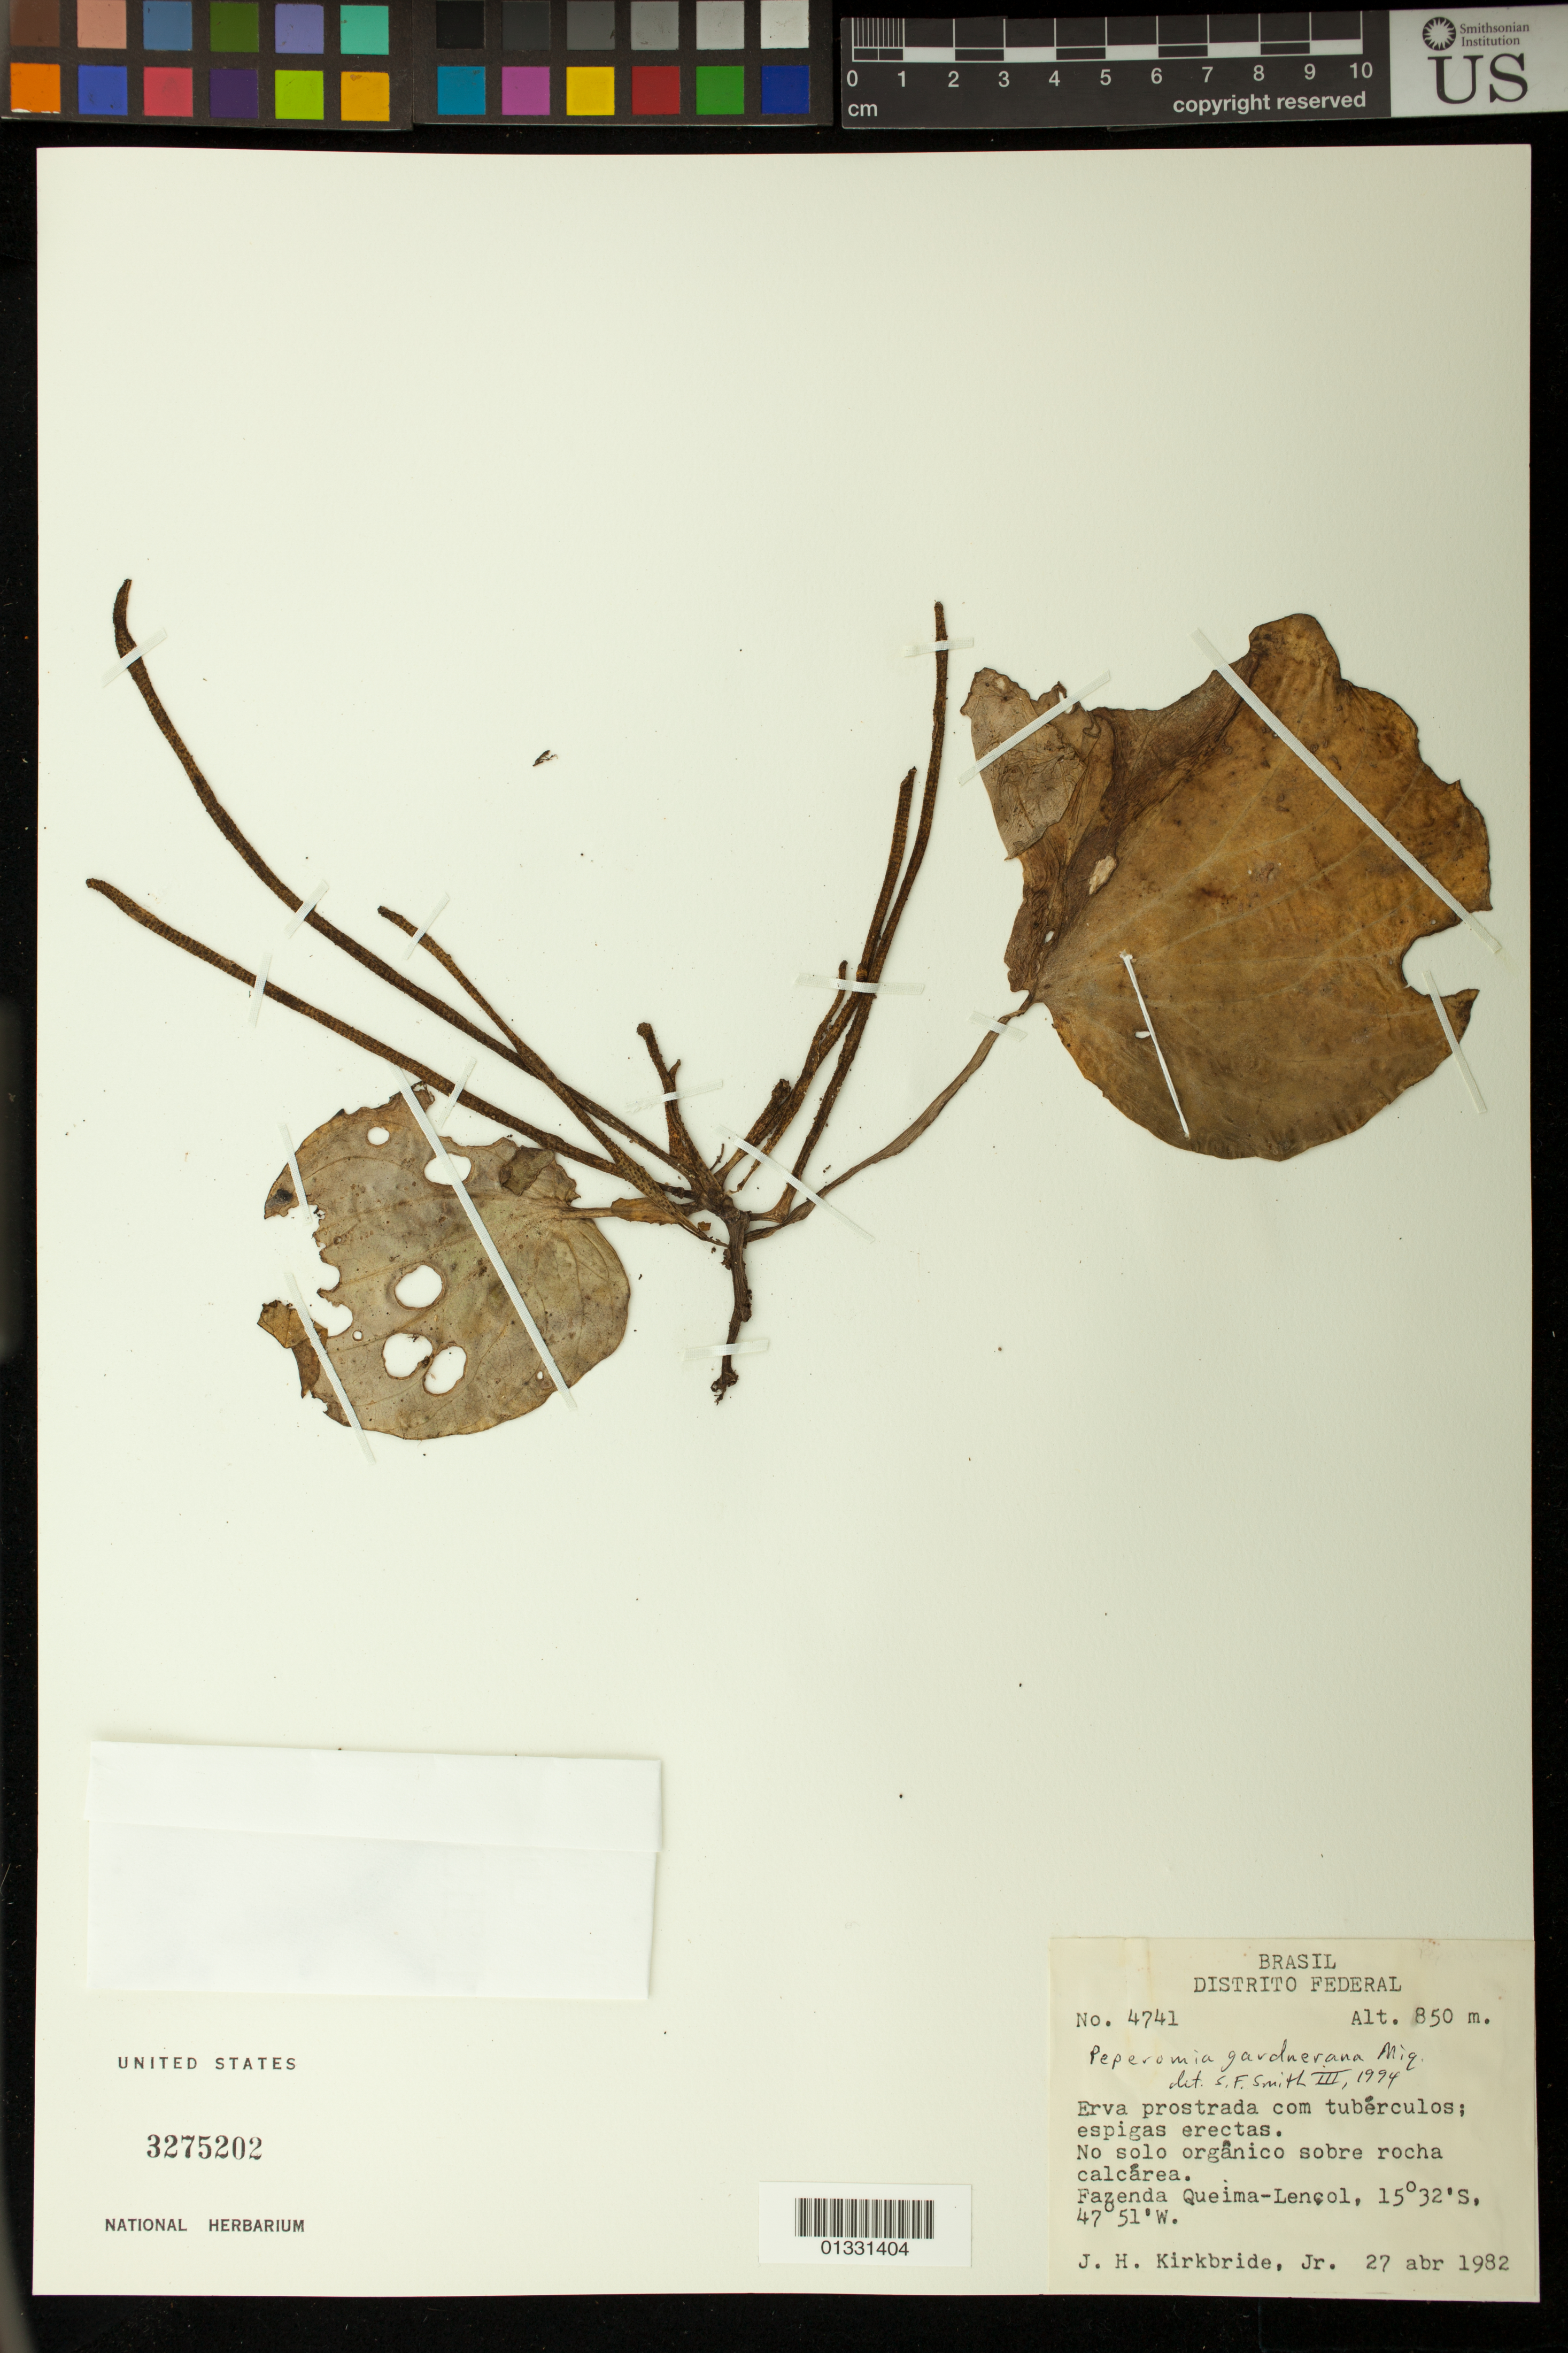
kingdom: Plantae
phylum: Tracheophyta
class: Magnoliopsida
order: Piperales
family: Piperaceae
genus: Peperomia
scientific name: Peperomia asarifolia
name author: Schltdl. & Cham.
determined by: Jiménez, José Estaban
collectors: J. H. Kirkbride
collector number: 4741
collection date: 1982-04-27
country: Brazil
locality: Fazenda Queima-Lençol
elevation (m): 850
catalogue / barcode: US 3275202